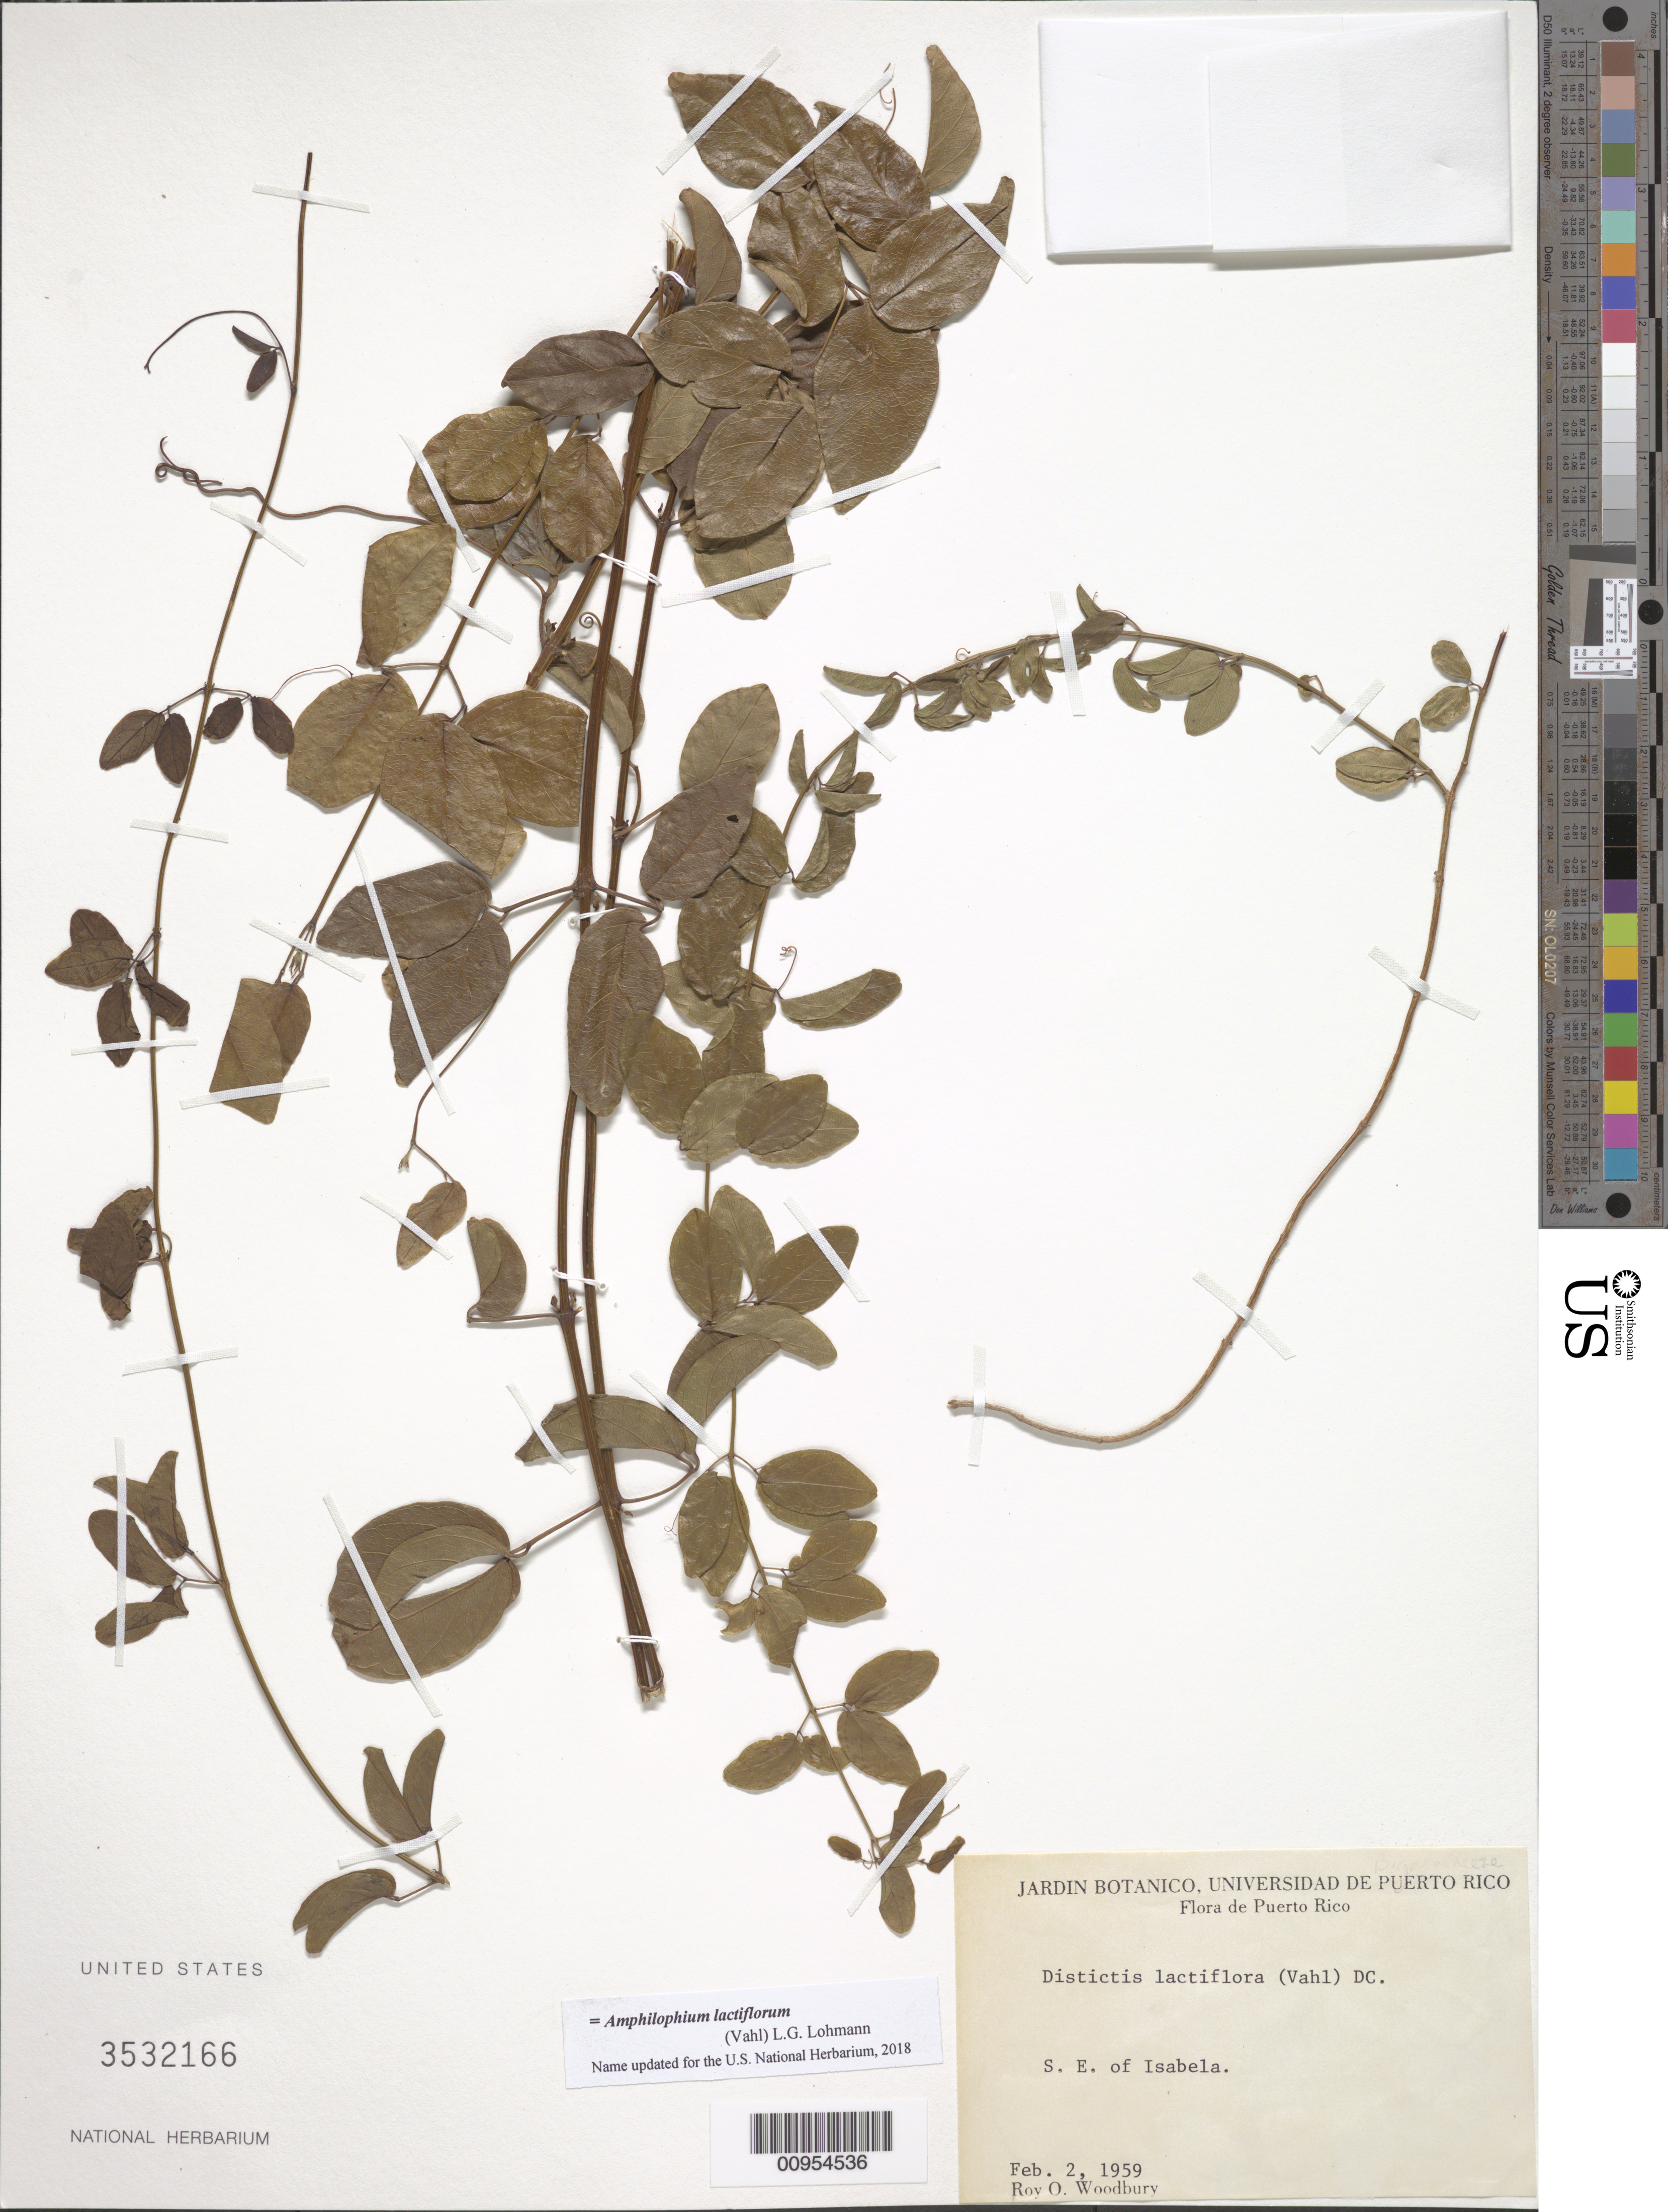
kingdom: Plantae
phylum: Tracheophyta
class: Magnoliopsida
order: Lamiales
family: Bignoniaceae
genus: Amphilophium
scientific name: Amphilophium lactiflorum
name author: (Vahl) L.G. Lohmann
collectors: R. O. Woodbury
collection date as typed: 02 Feb 1959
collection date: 1959-02-02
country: Puerto Rico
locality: Isabela, SE of.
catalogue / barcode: US 3532166